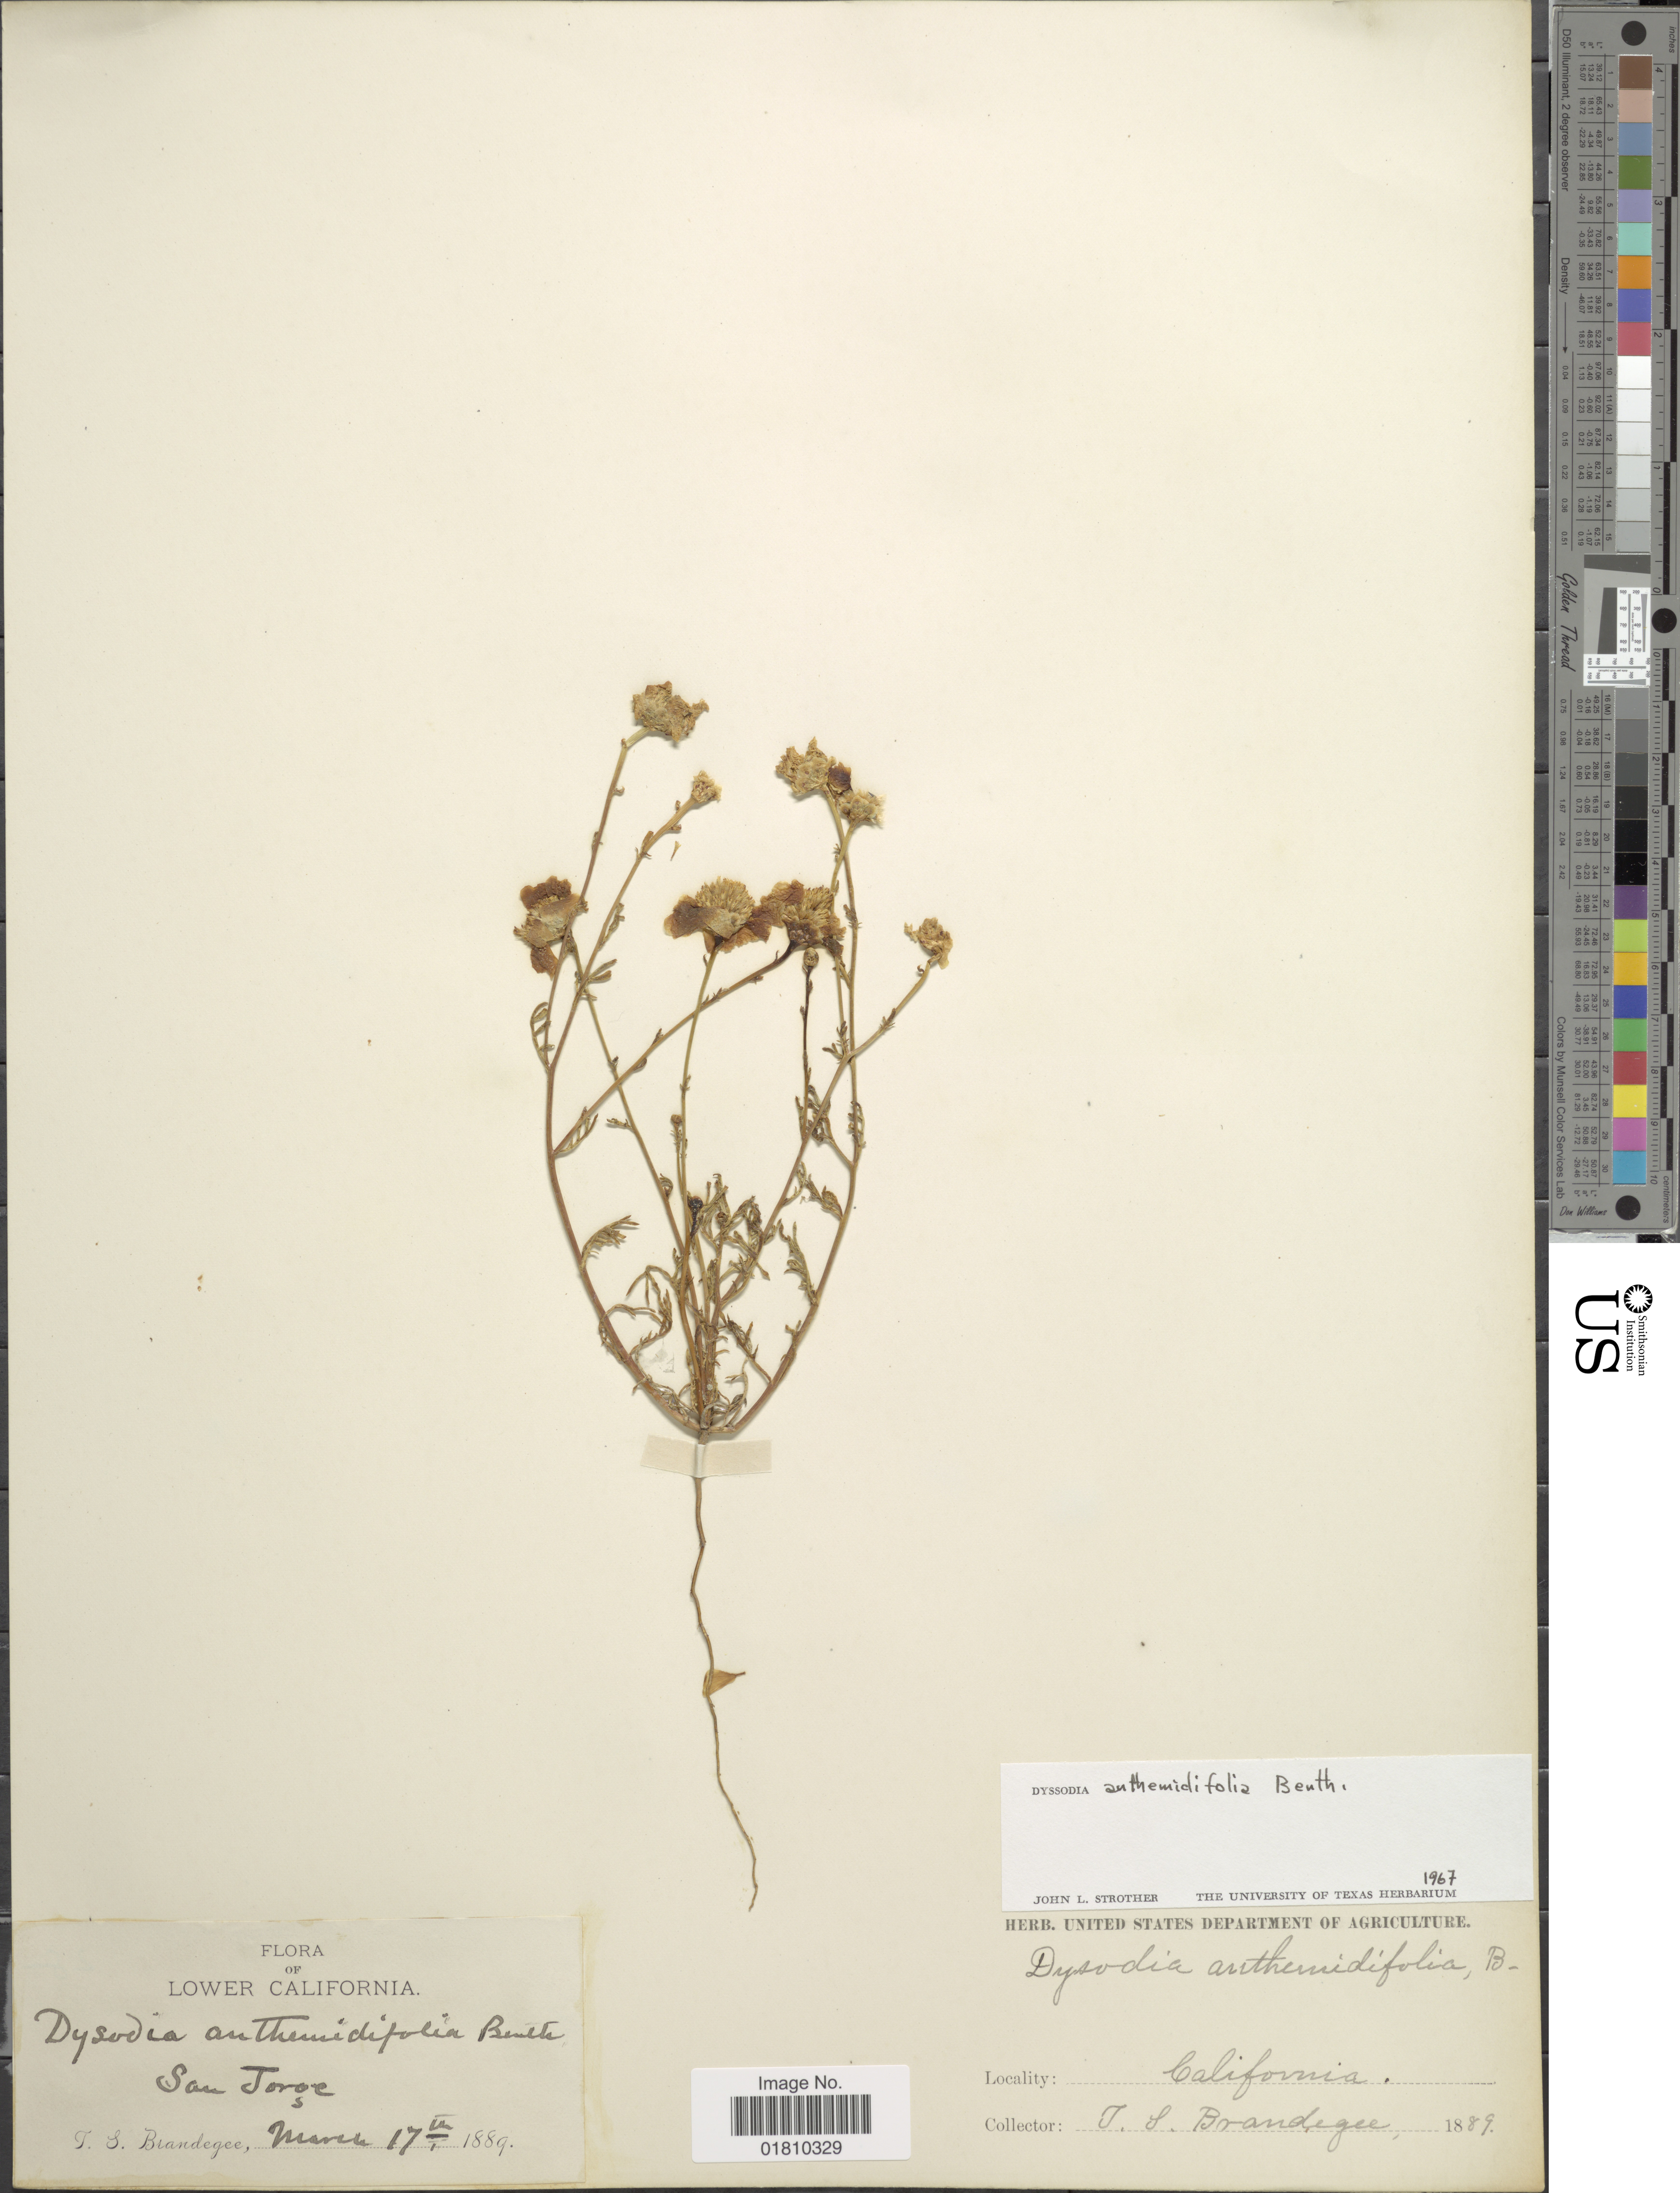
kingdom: Plantae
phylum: Tracheophyta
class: Magnoliopsida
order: Asterales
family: Asteraceae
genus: Boeberastrum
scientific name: Boeberastrum anthemidifolium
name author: Rydb.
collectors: T. S. Brandegee (herbarium)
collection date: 1889-03-17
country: Mexico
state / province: Baja California Norte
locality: San Jorge